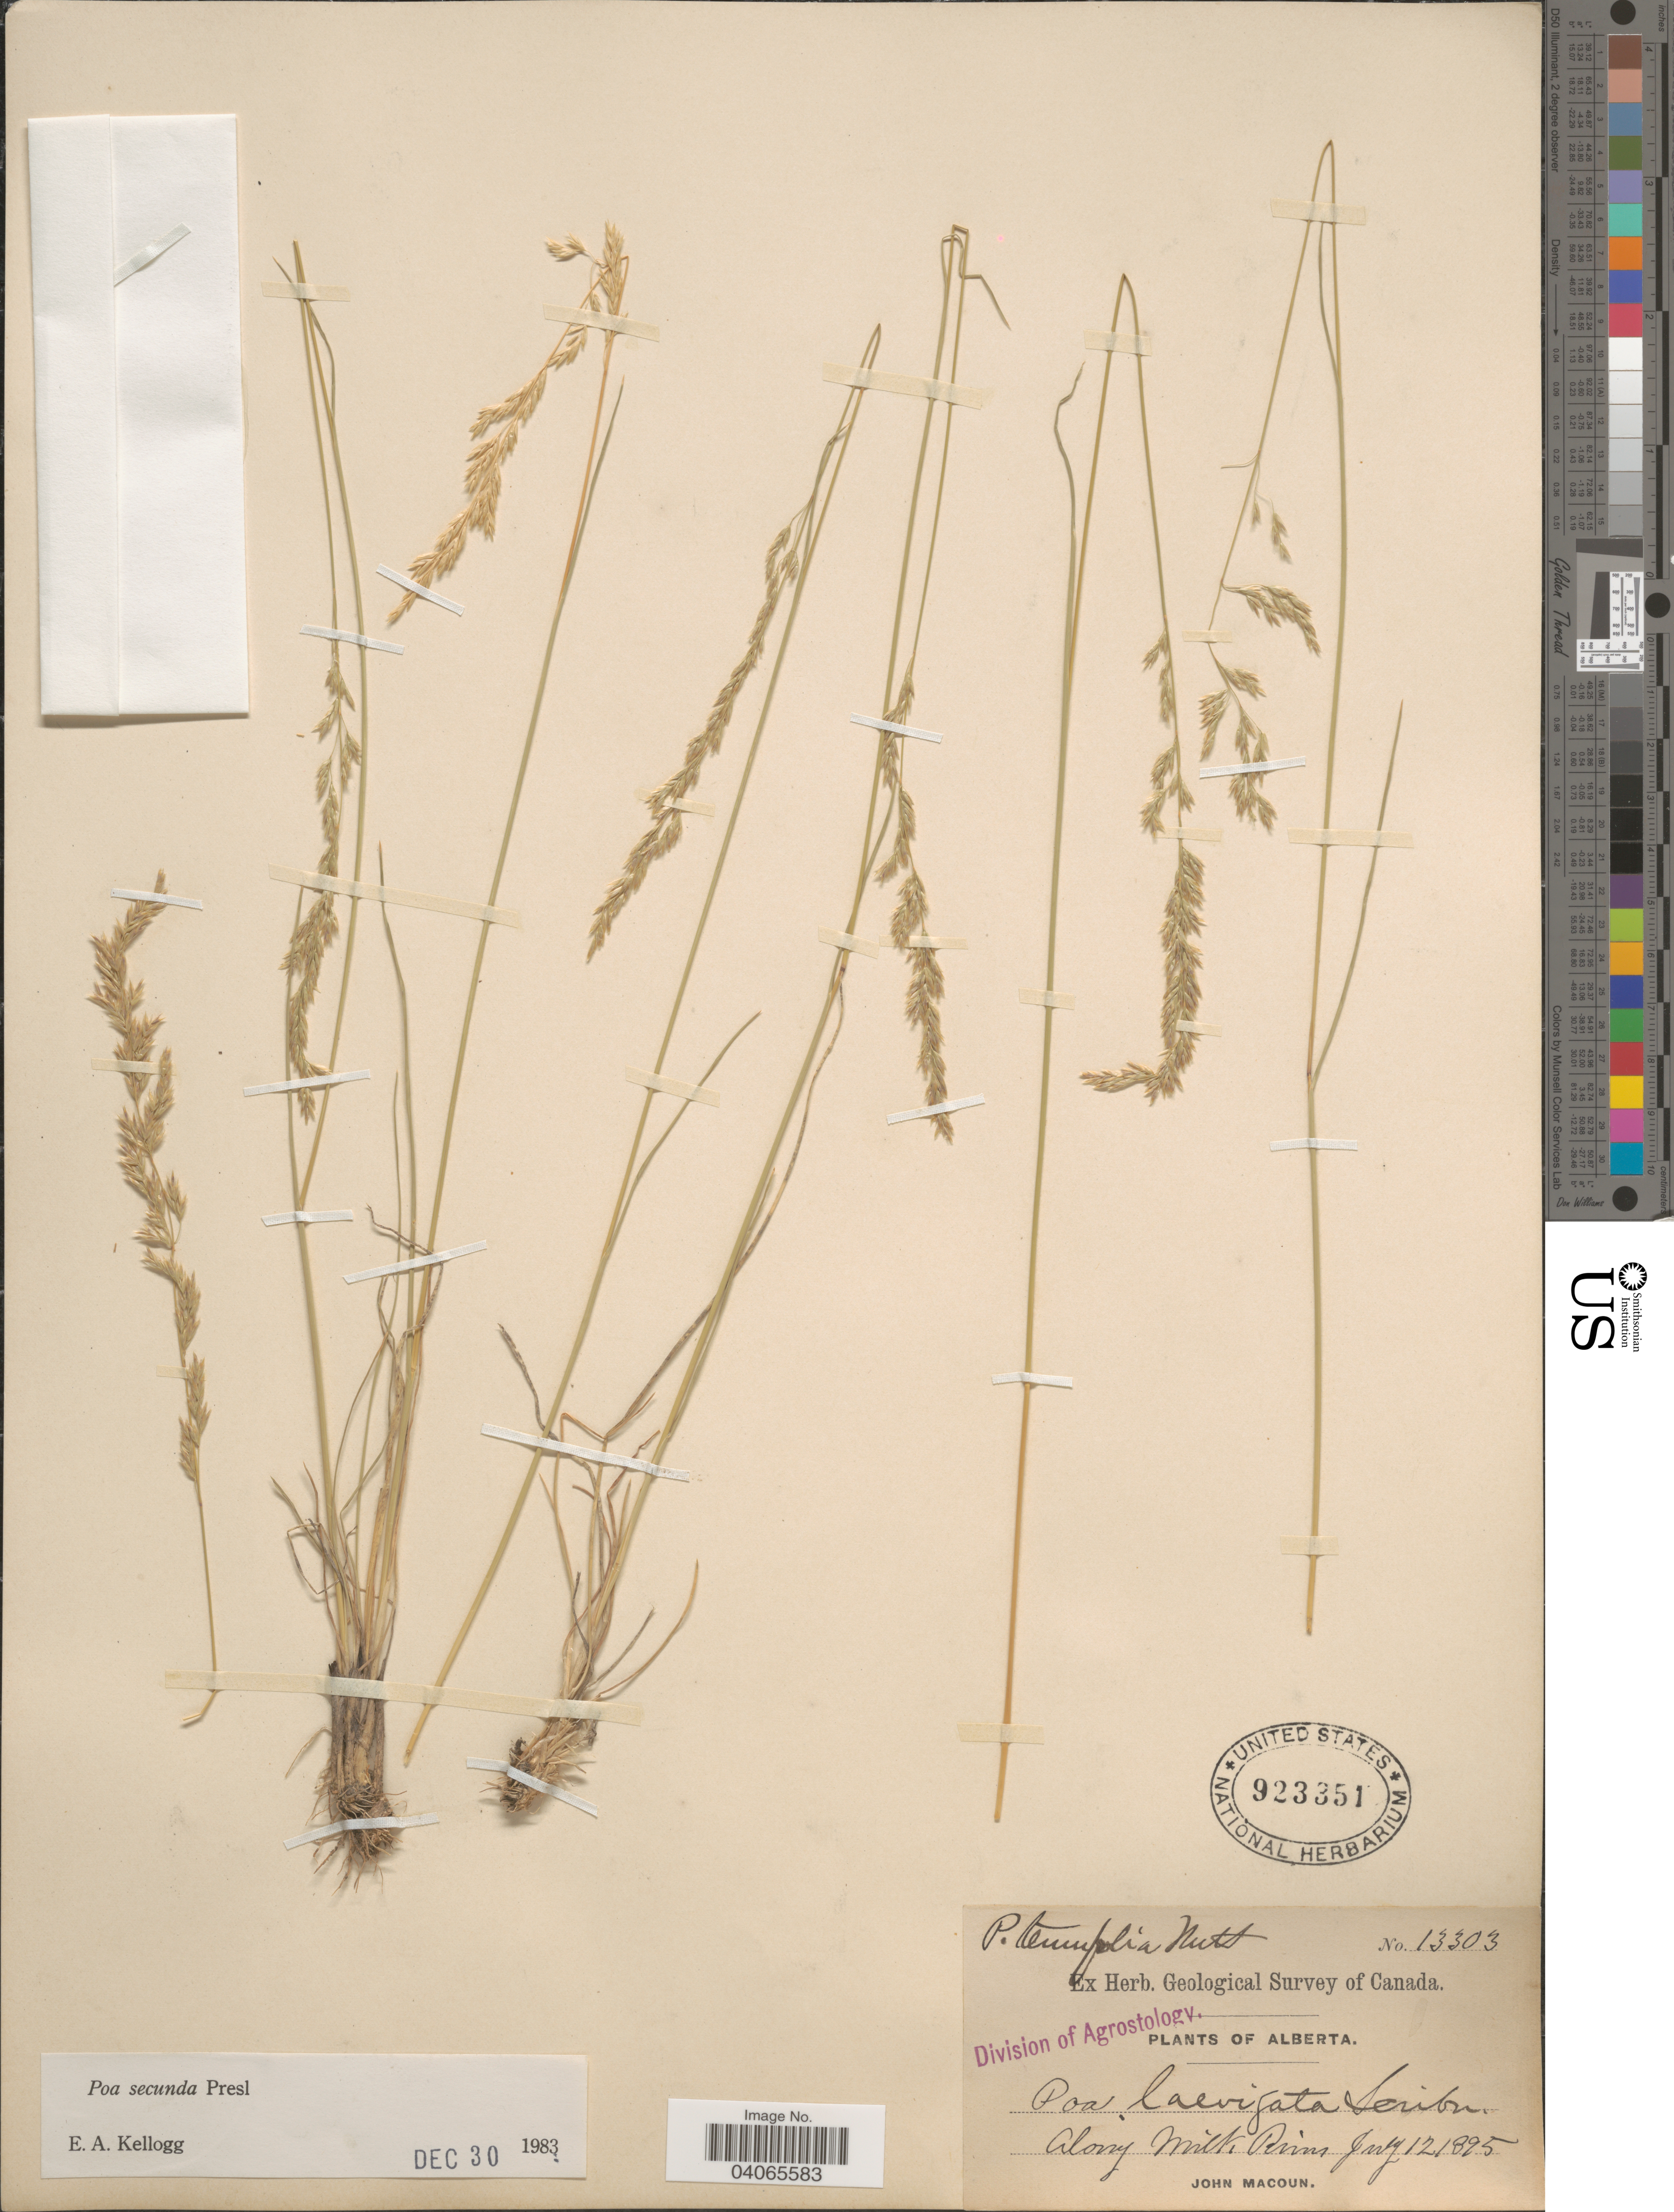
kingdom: Plantae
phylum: Tracheophyta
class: Liliopsida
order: Poales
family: Poaceae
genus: Poa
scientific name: Poa secunda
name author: J. Presl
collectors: J. Macoun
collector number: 13303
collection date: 1895-07-12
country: Canada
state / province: Alberta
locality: Herb. Geological Survey of Canada. Along Milk Rivers.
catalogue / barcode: US 923351